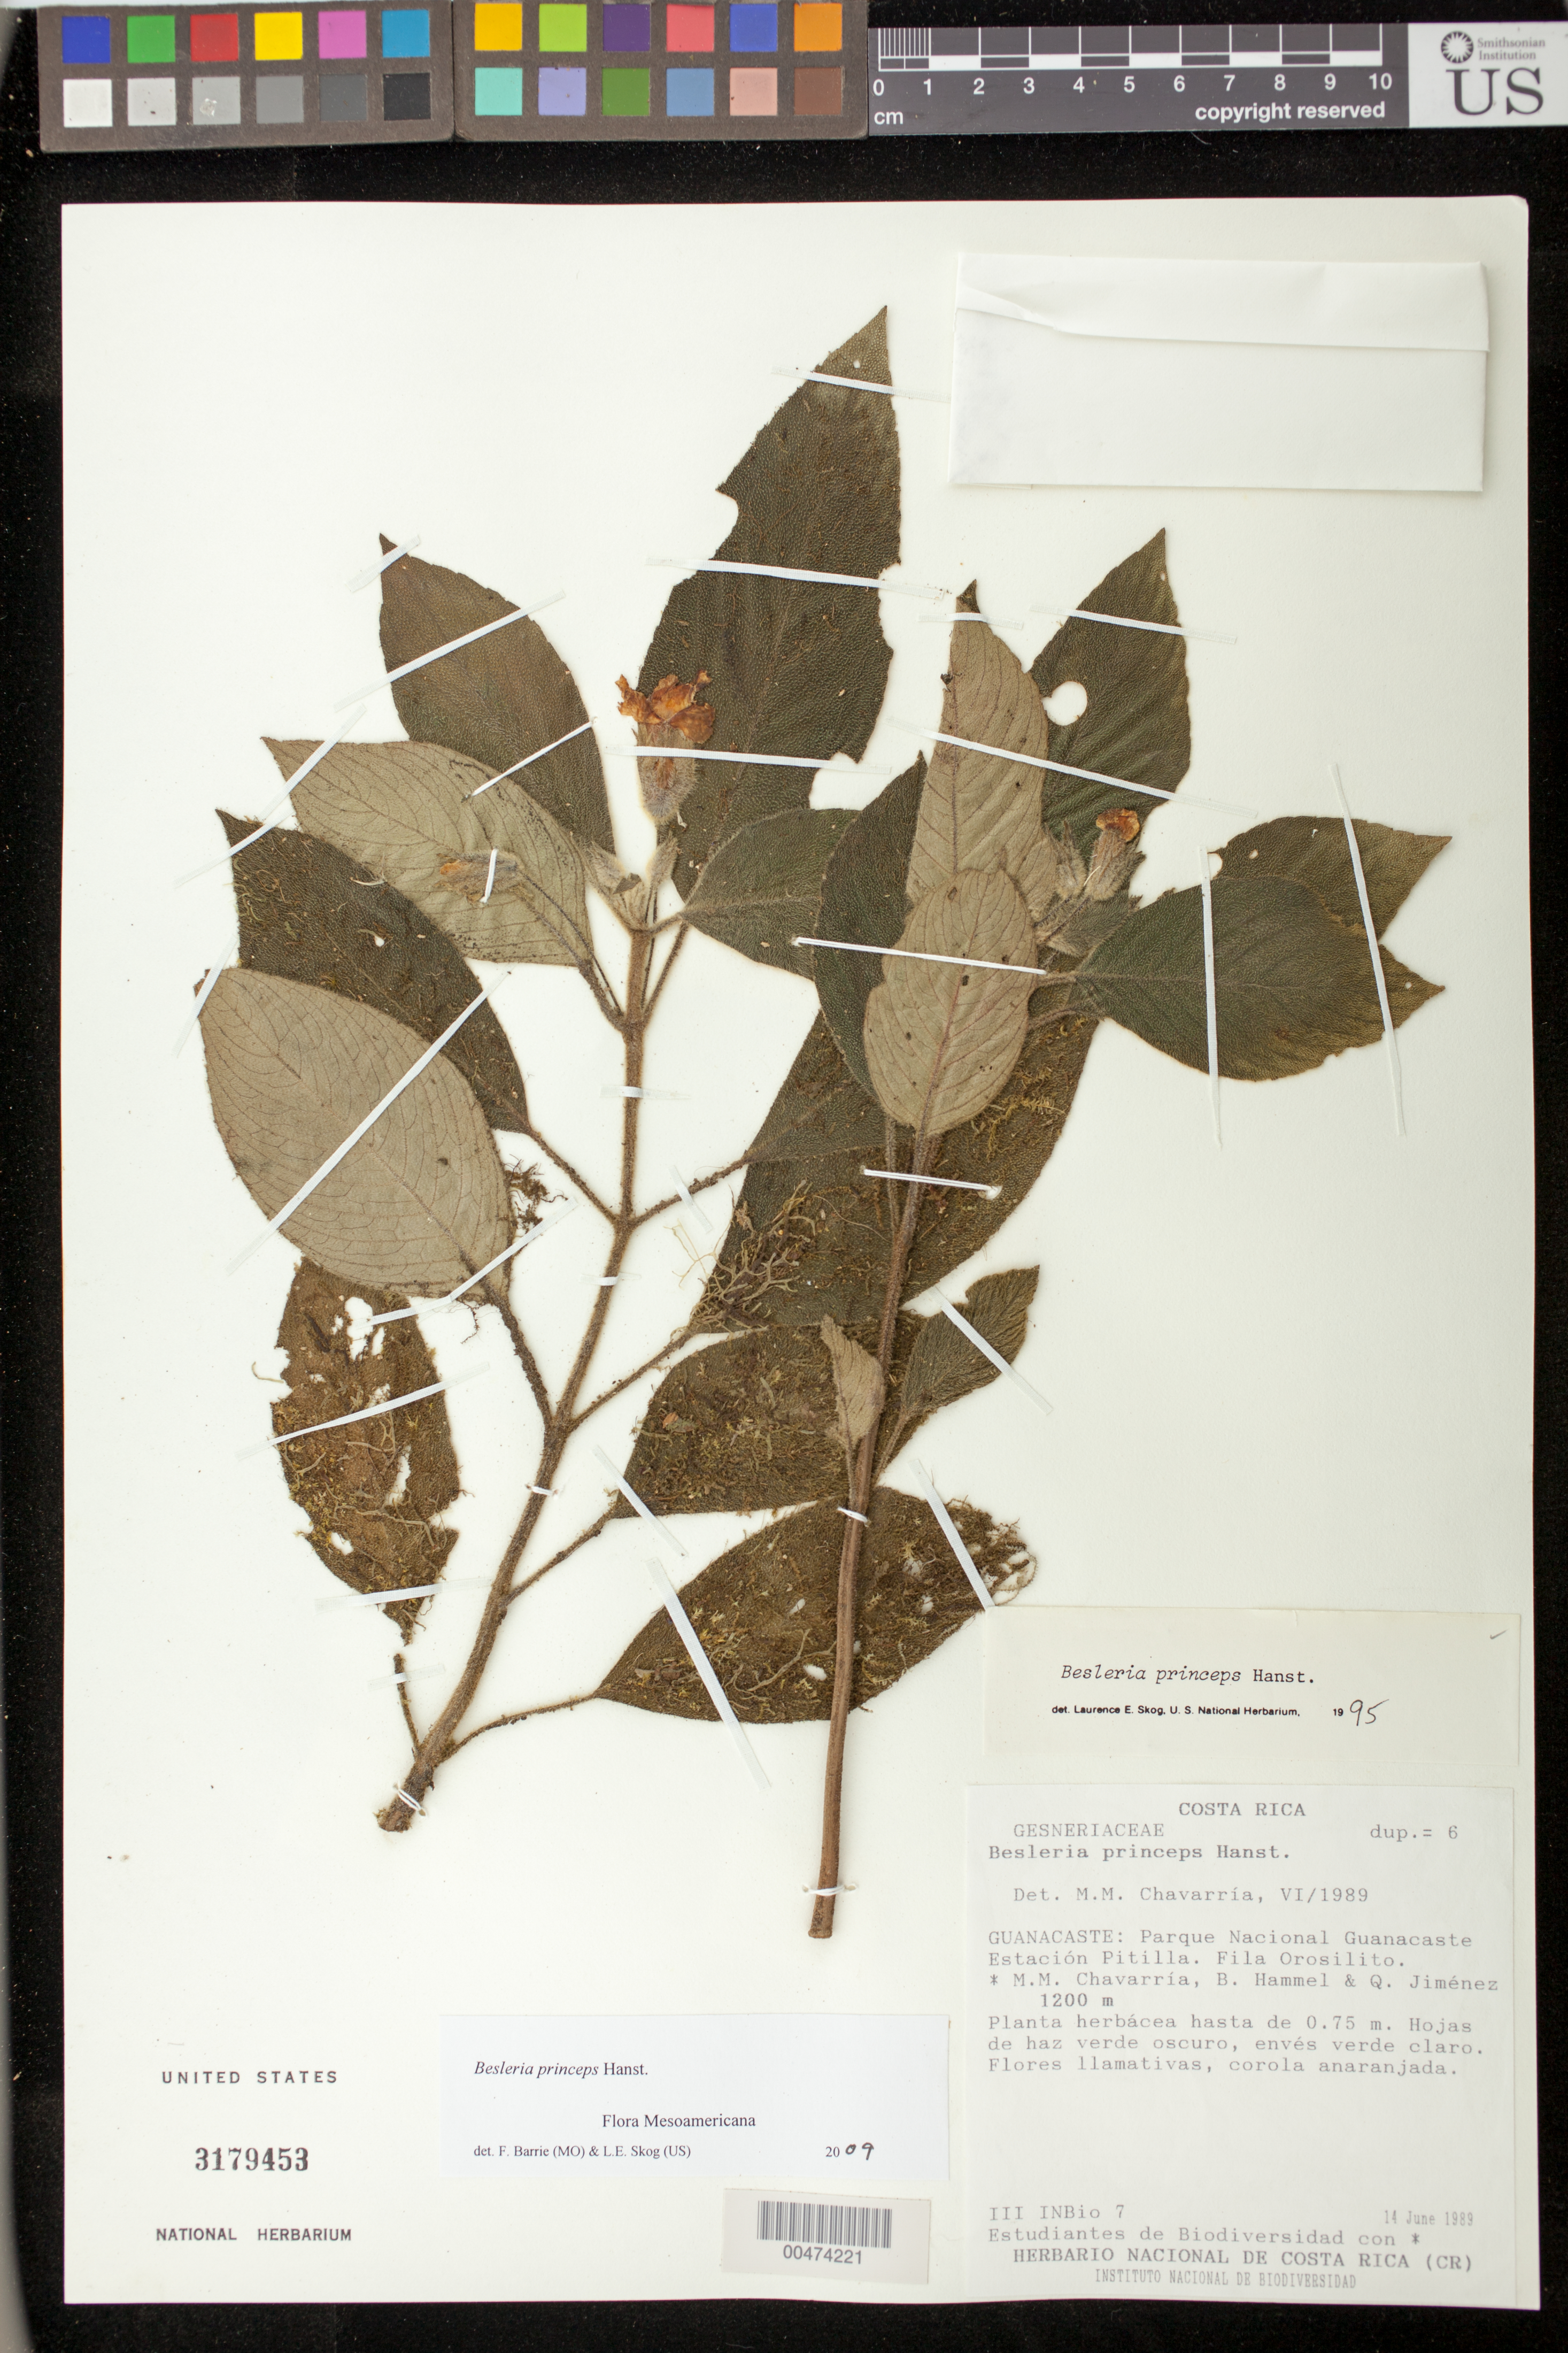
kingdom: Plantae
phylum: Tracheophyta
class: Magnoliopsida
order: Lamiales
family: Gesneriaceae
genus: Besleria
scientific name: Besleria princeps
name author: Hanst.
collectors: M. Chavarría, B. Hammel & Q. Jiménez Madrigal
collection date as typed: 14 Jun 1989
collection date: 1989-06-14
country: Costa Rica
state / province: Guanacaste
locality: Guanacaste National Park, Pitilla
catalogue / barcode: US 3179453